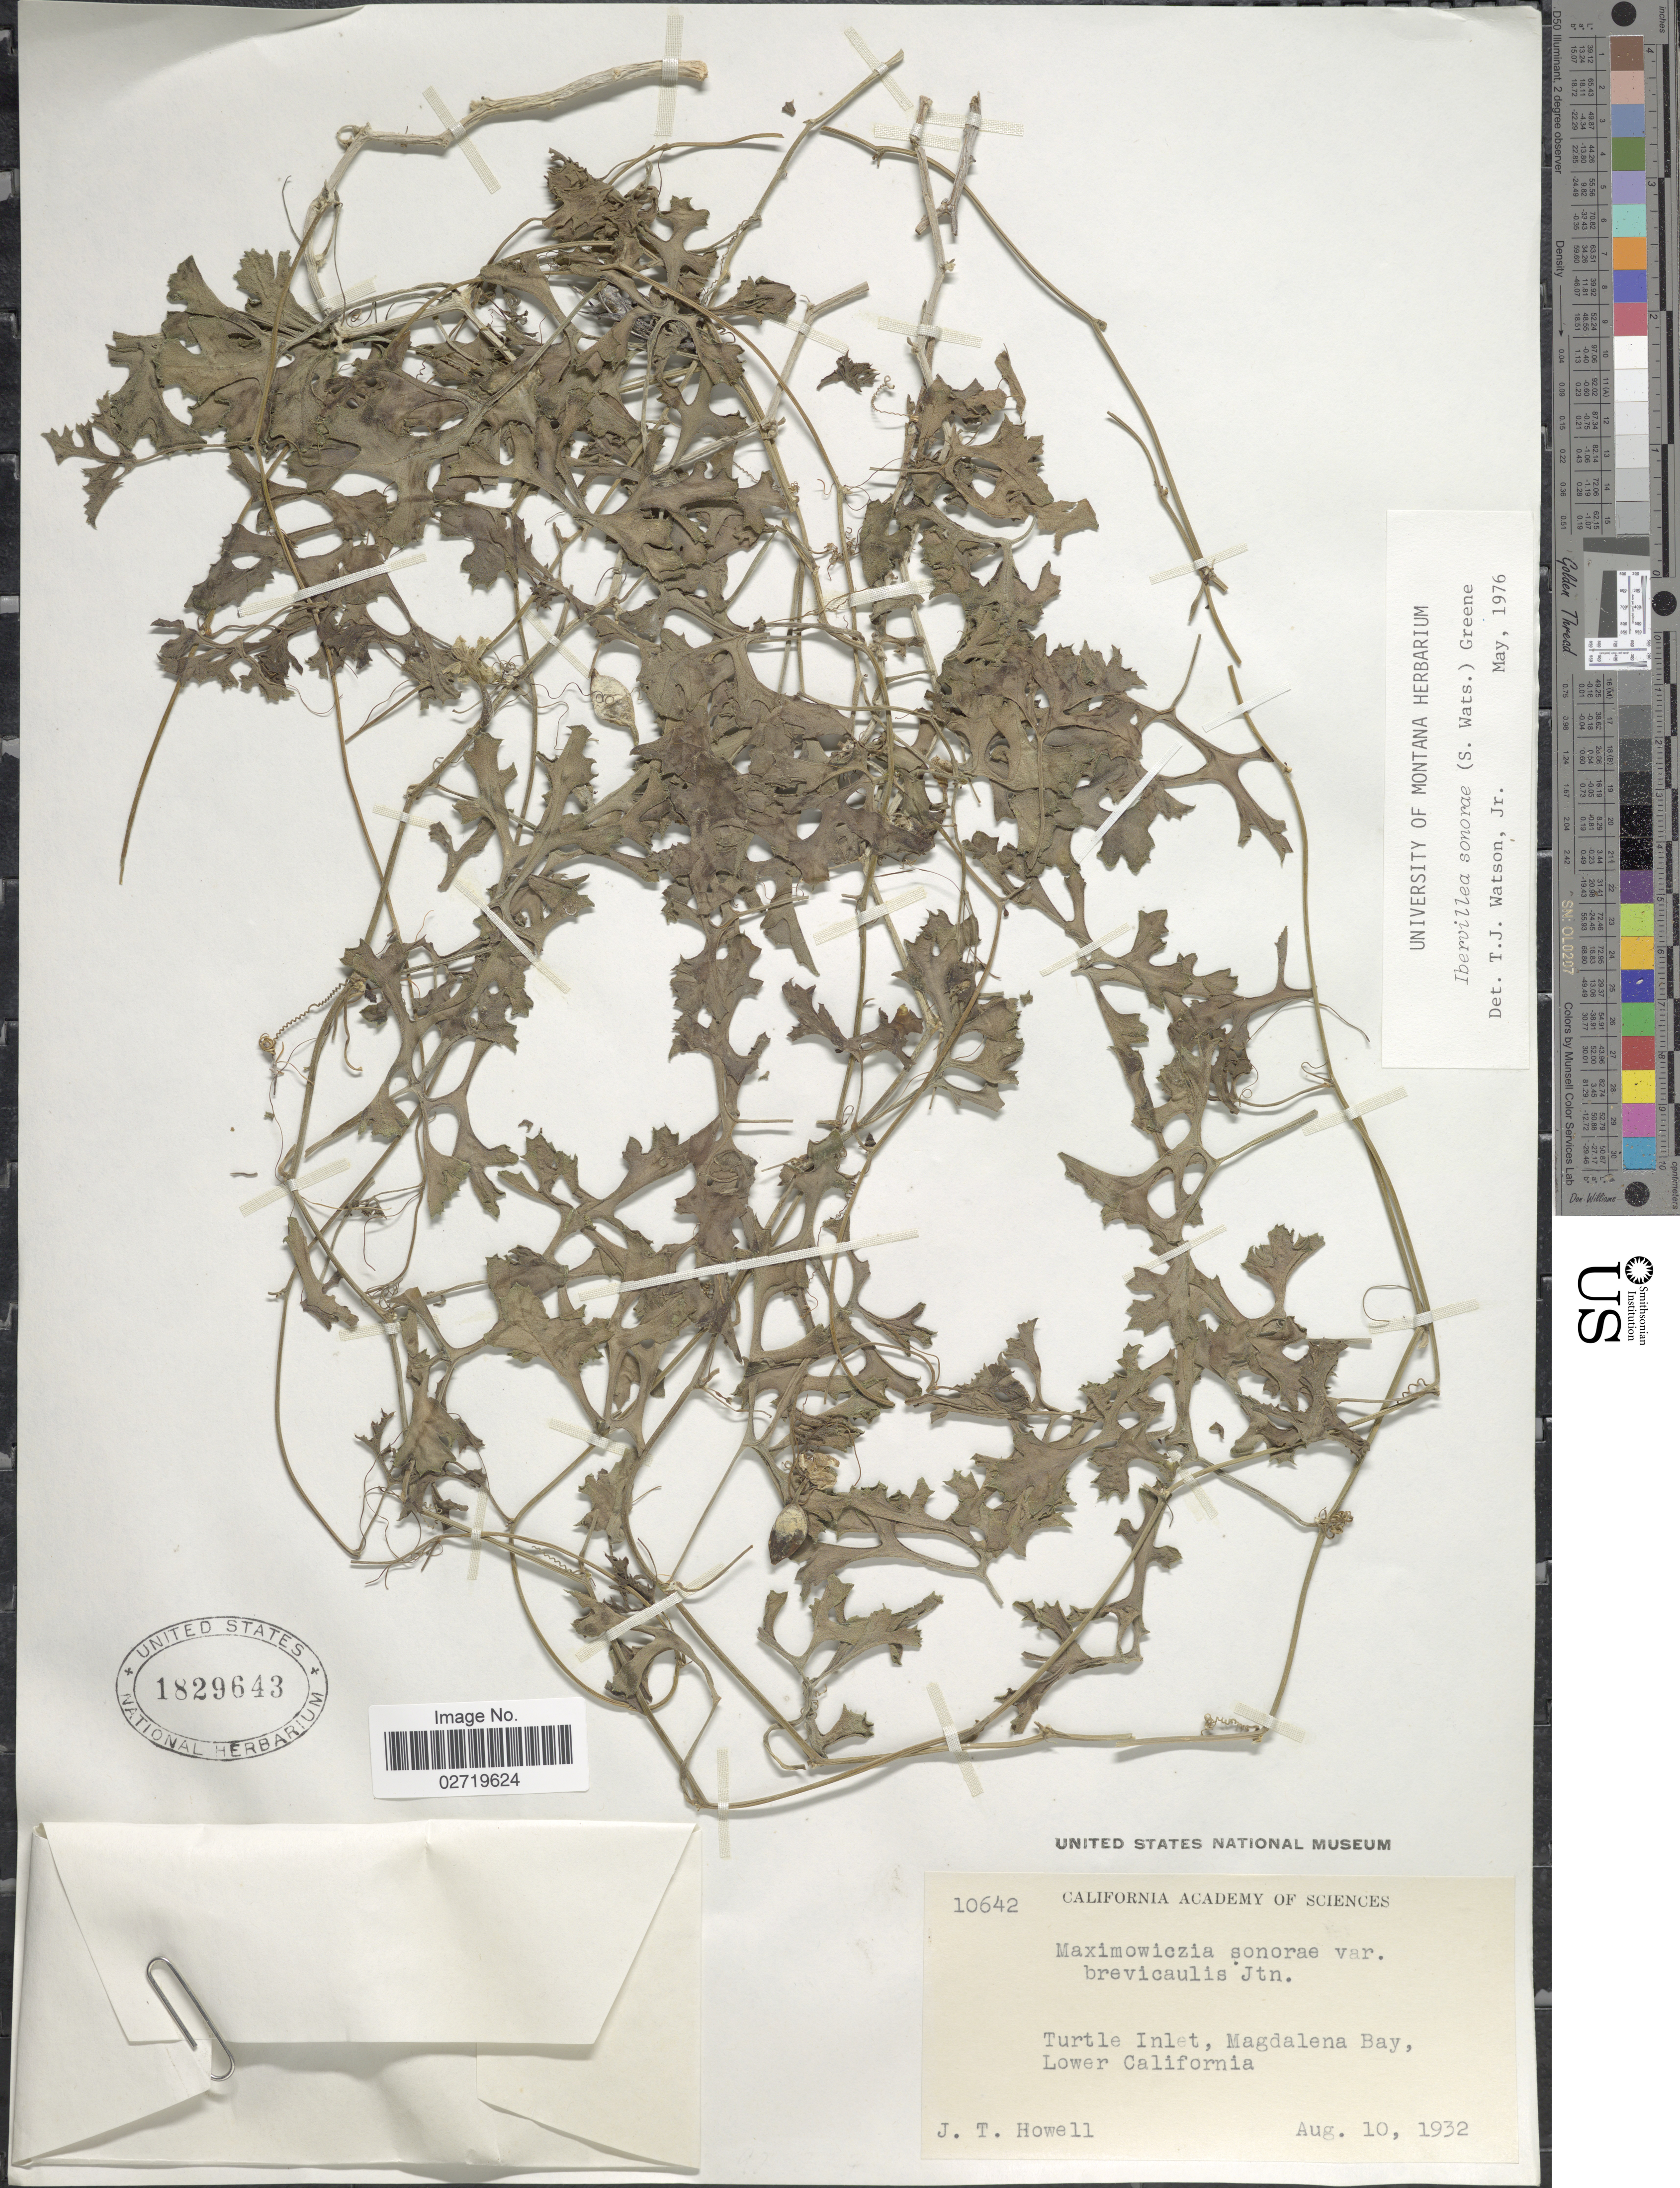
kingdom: Plantae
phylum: Tracheophyta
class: Magnoliopsida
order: Cucurbitales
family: Cucurbitaceae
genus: Ibervillea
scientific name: Ibervillea sonorae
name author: (S. Watson) Greene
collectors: J. T. Howell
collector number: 10642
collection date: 1932-08-10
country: Mexico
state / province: Baja California Sur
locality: Turtle Inlet, Magdalena Bay, Lower California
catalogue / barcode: US 1829643